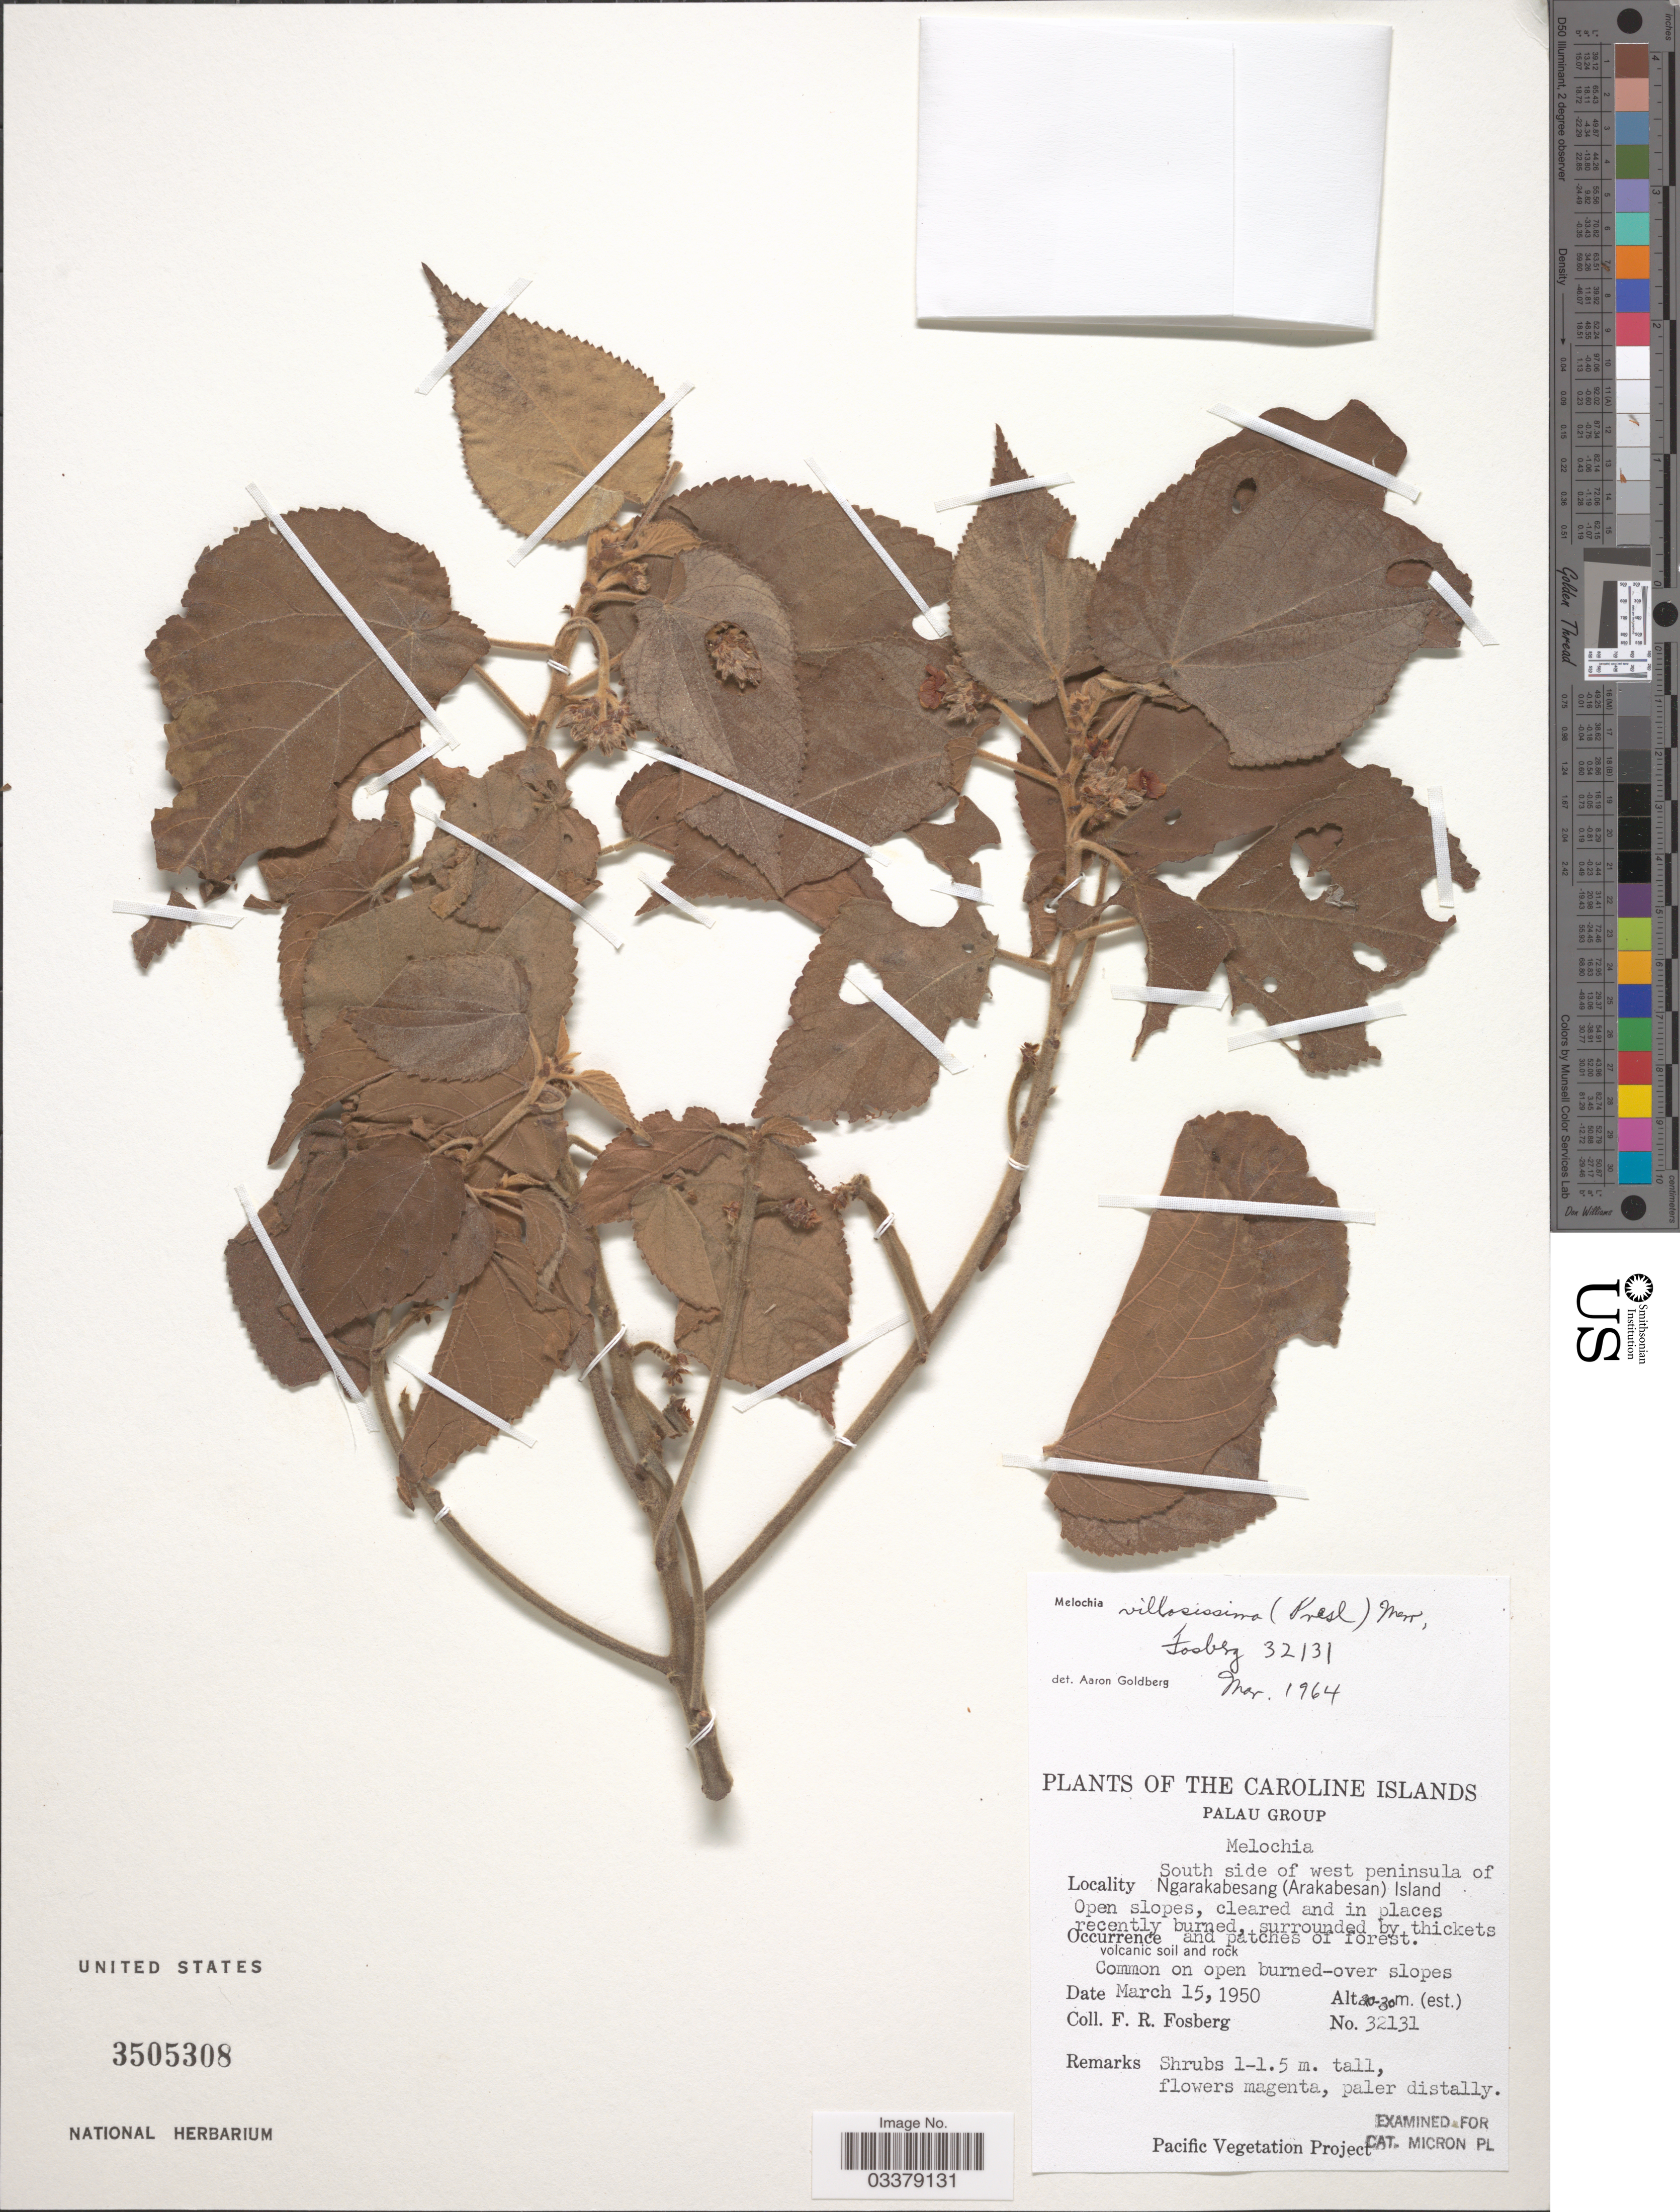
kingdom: Plantae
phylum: Tracheophyta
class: Magnoliopsida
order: Malvales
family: Malvaceae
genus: Melochia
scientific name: Melochia villosissima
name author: (C. Presl) Merr.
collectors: F. R. Fosberg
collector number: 32131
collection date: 1950-03-15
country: Palau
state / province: Koror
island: Ngerekebesang [Arakabesan]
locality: The Caroline Islands. Palau Group. South side of west peninsula of Ngarakabesang (Arakabesan) Island.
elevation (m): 20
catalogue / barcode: US 3505308